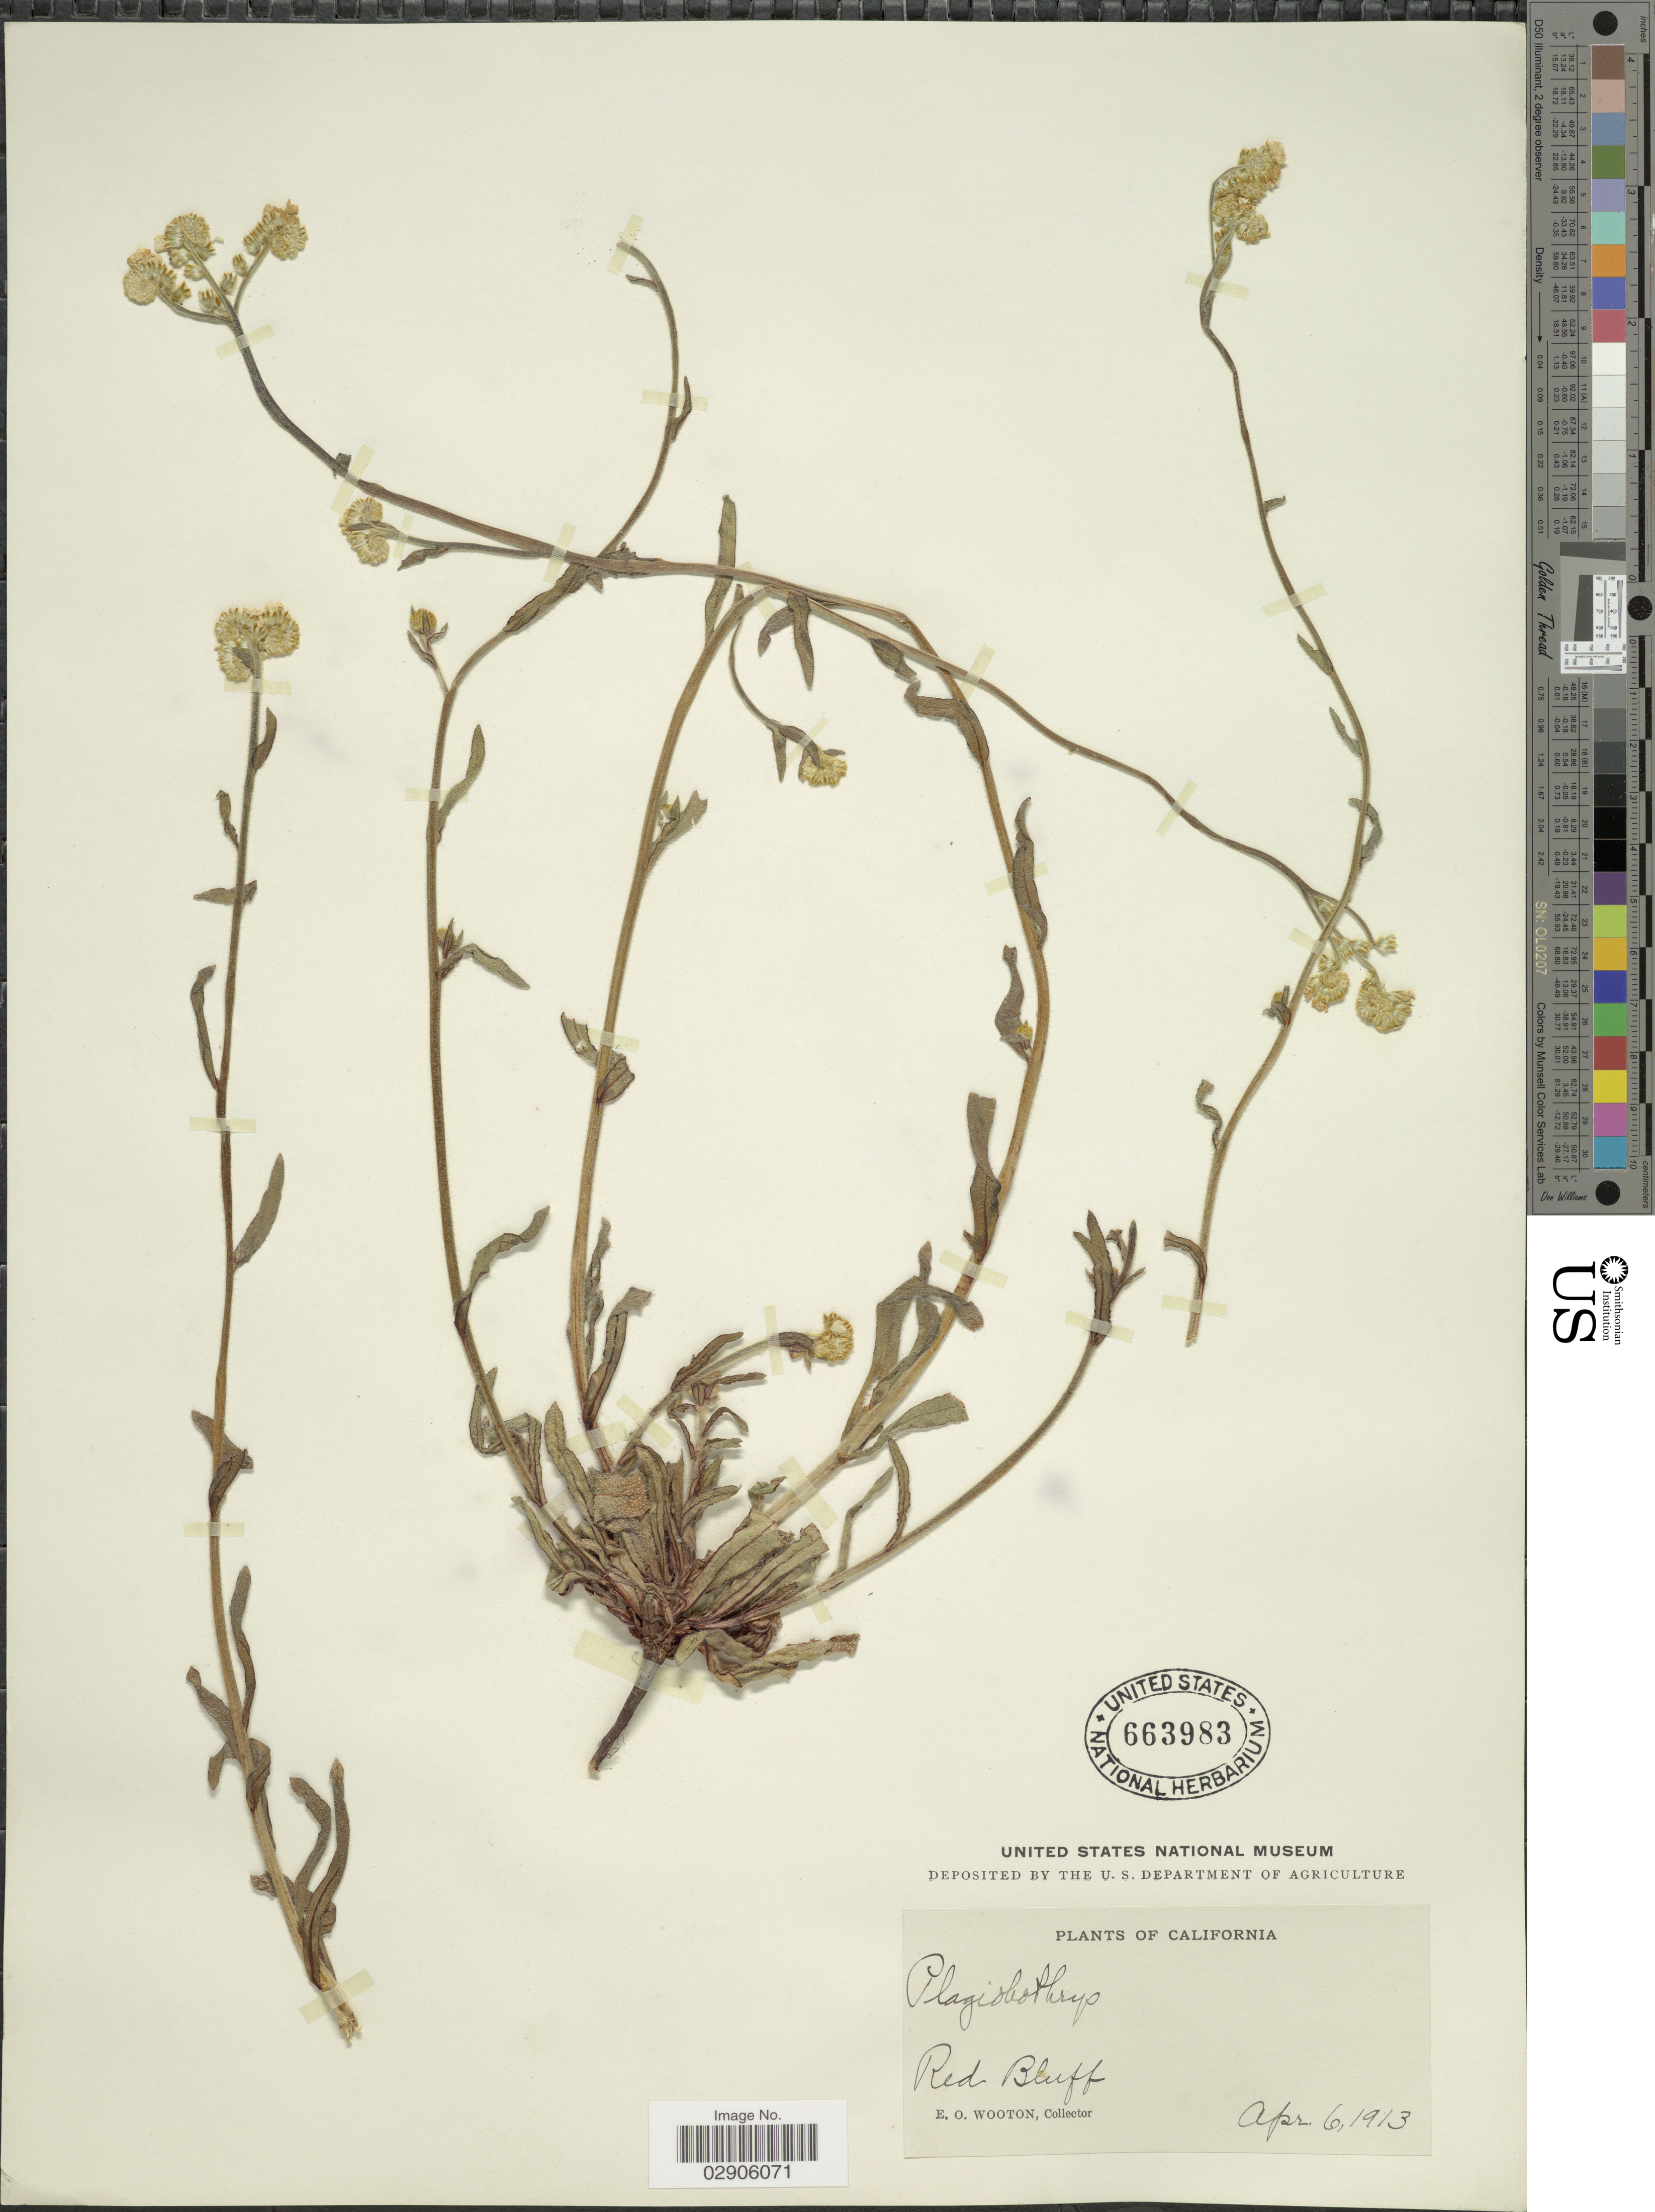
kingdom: Plantae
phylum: Tracheophyta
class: Magnoliopsida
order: Boraginales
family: Boraginaceae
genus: Plagiobothrys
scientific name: Plagiobothrys sp.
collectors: E. O. Wooton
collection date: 1913-04-06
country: United States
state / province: California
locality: Red Bluff.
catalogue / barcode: US 663983